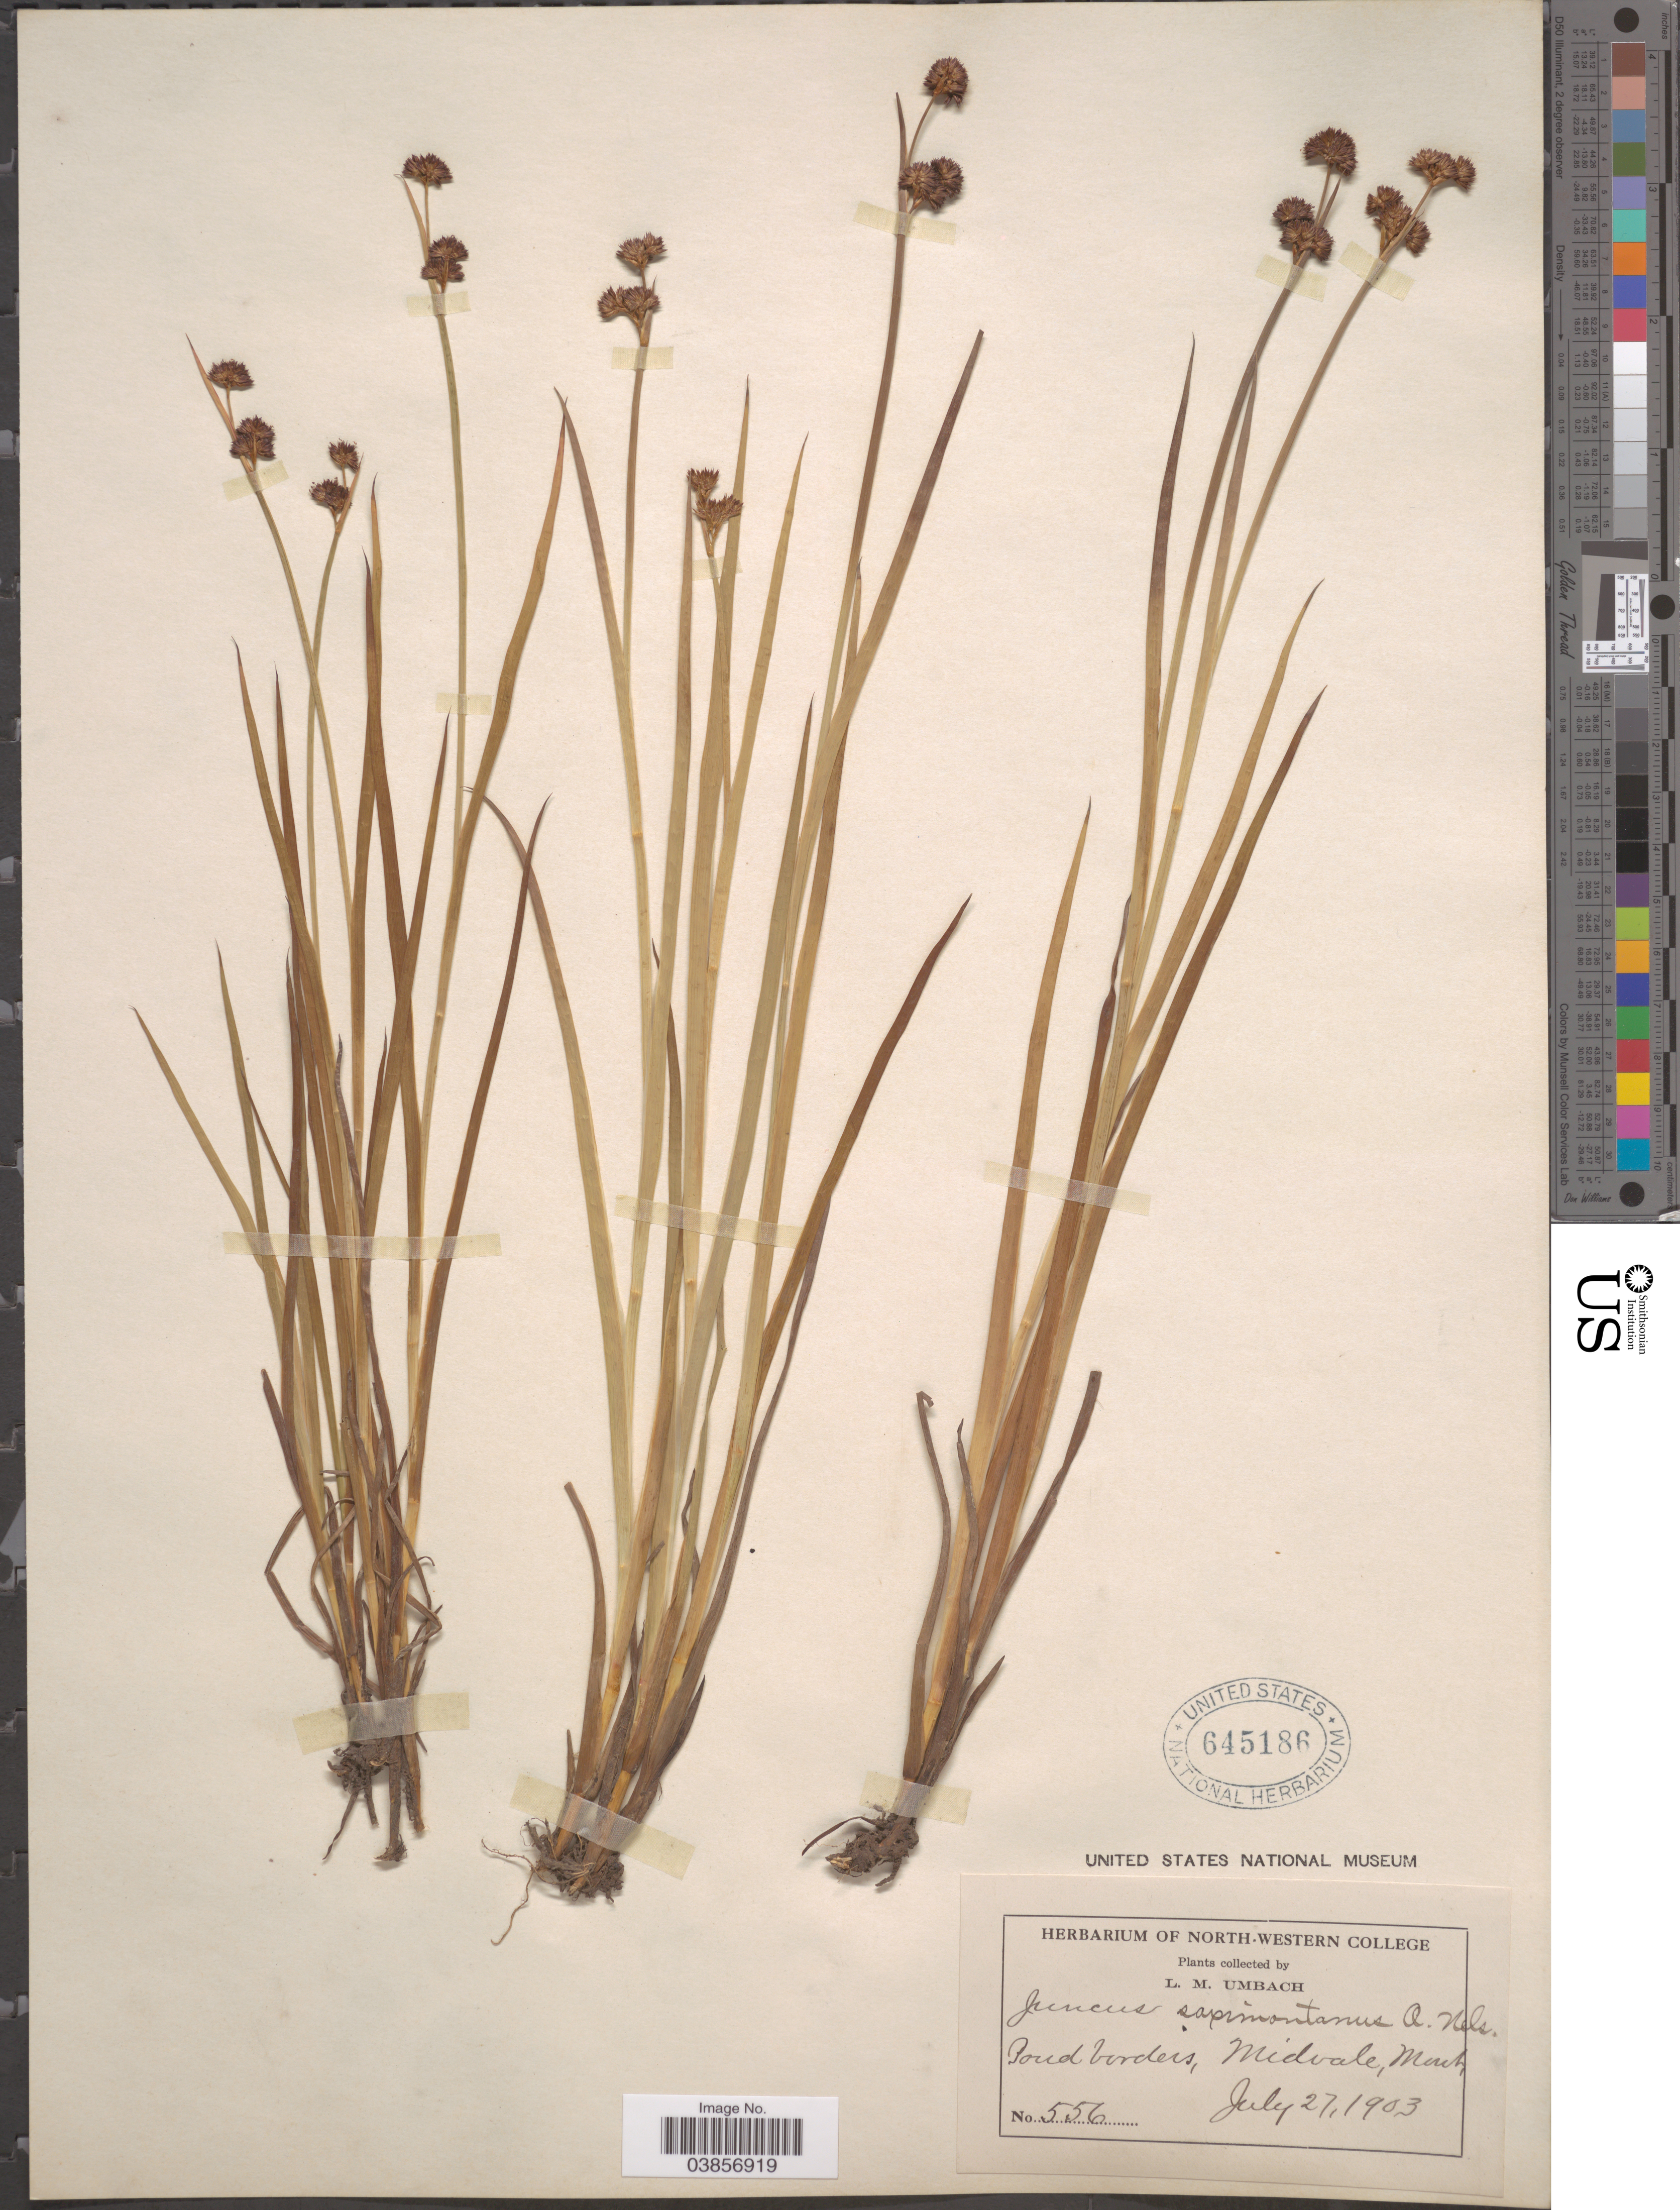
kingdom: Plantae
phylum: Tracheophyta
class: Liliopsida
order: Poales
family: Juncaceae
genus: Juncus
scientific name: Juncus saximontanus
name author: A. Nelson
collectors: L. M. Umbach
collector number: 556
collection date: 1903-07-27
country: United States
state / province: Montana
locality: Pond borders, Midvale.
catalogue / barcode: US 645186